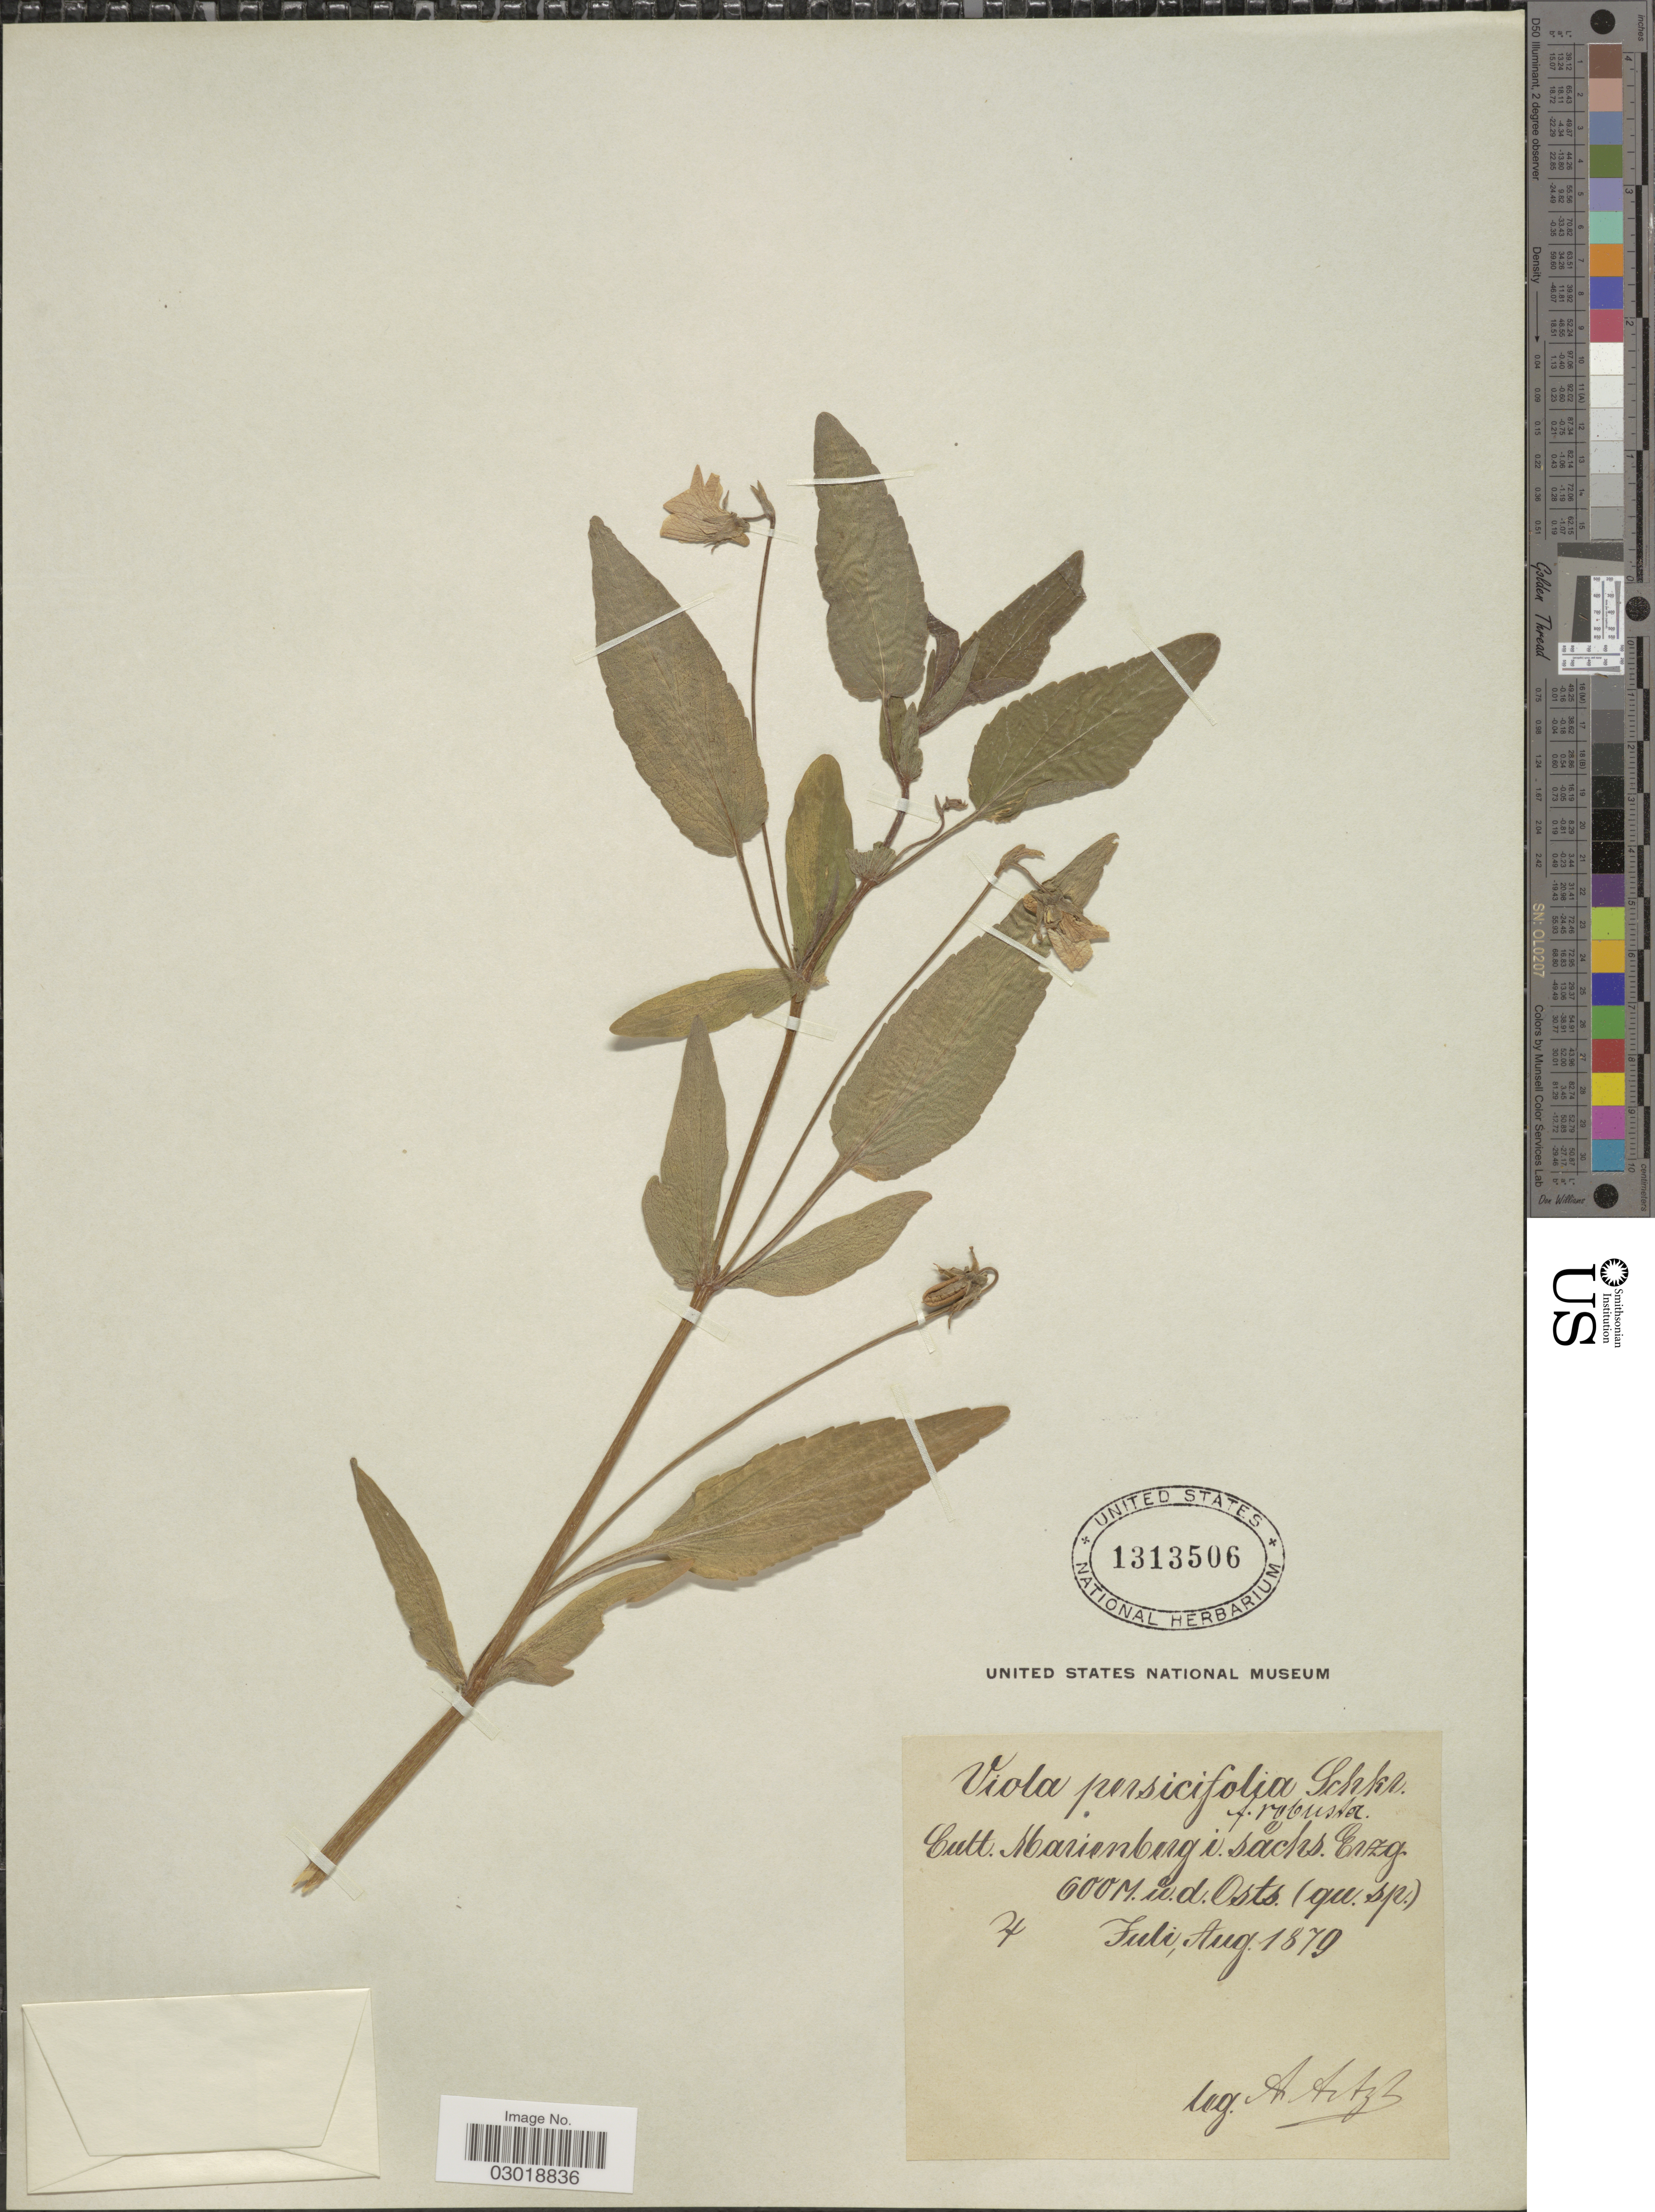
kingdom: Plantae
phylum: Tracheophyta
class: Magnoliopsida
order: Malpighiales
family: Violaceae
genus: Viola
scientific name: Viola persicifolia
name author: Schreb.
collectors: A. Artzb.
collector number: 4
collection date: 1879-07/1879-08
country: Germany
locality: Cutt. Marienberg i. sachs Erzg.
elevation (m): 600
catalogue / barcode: US 1313506